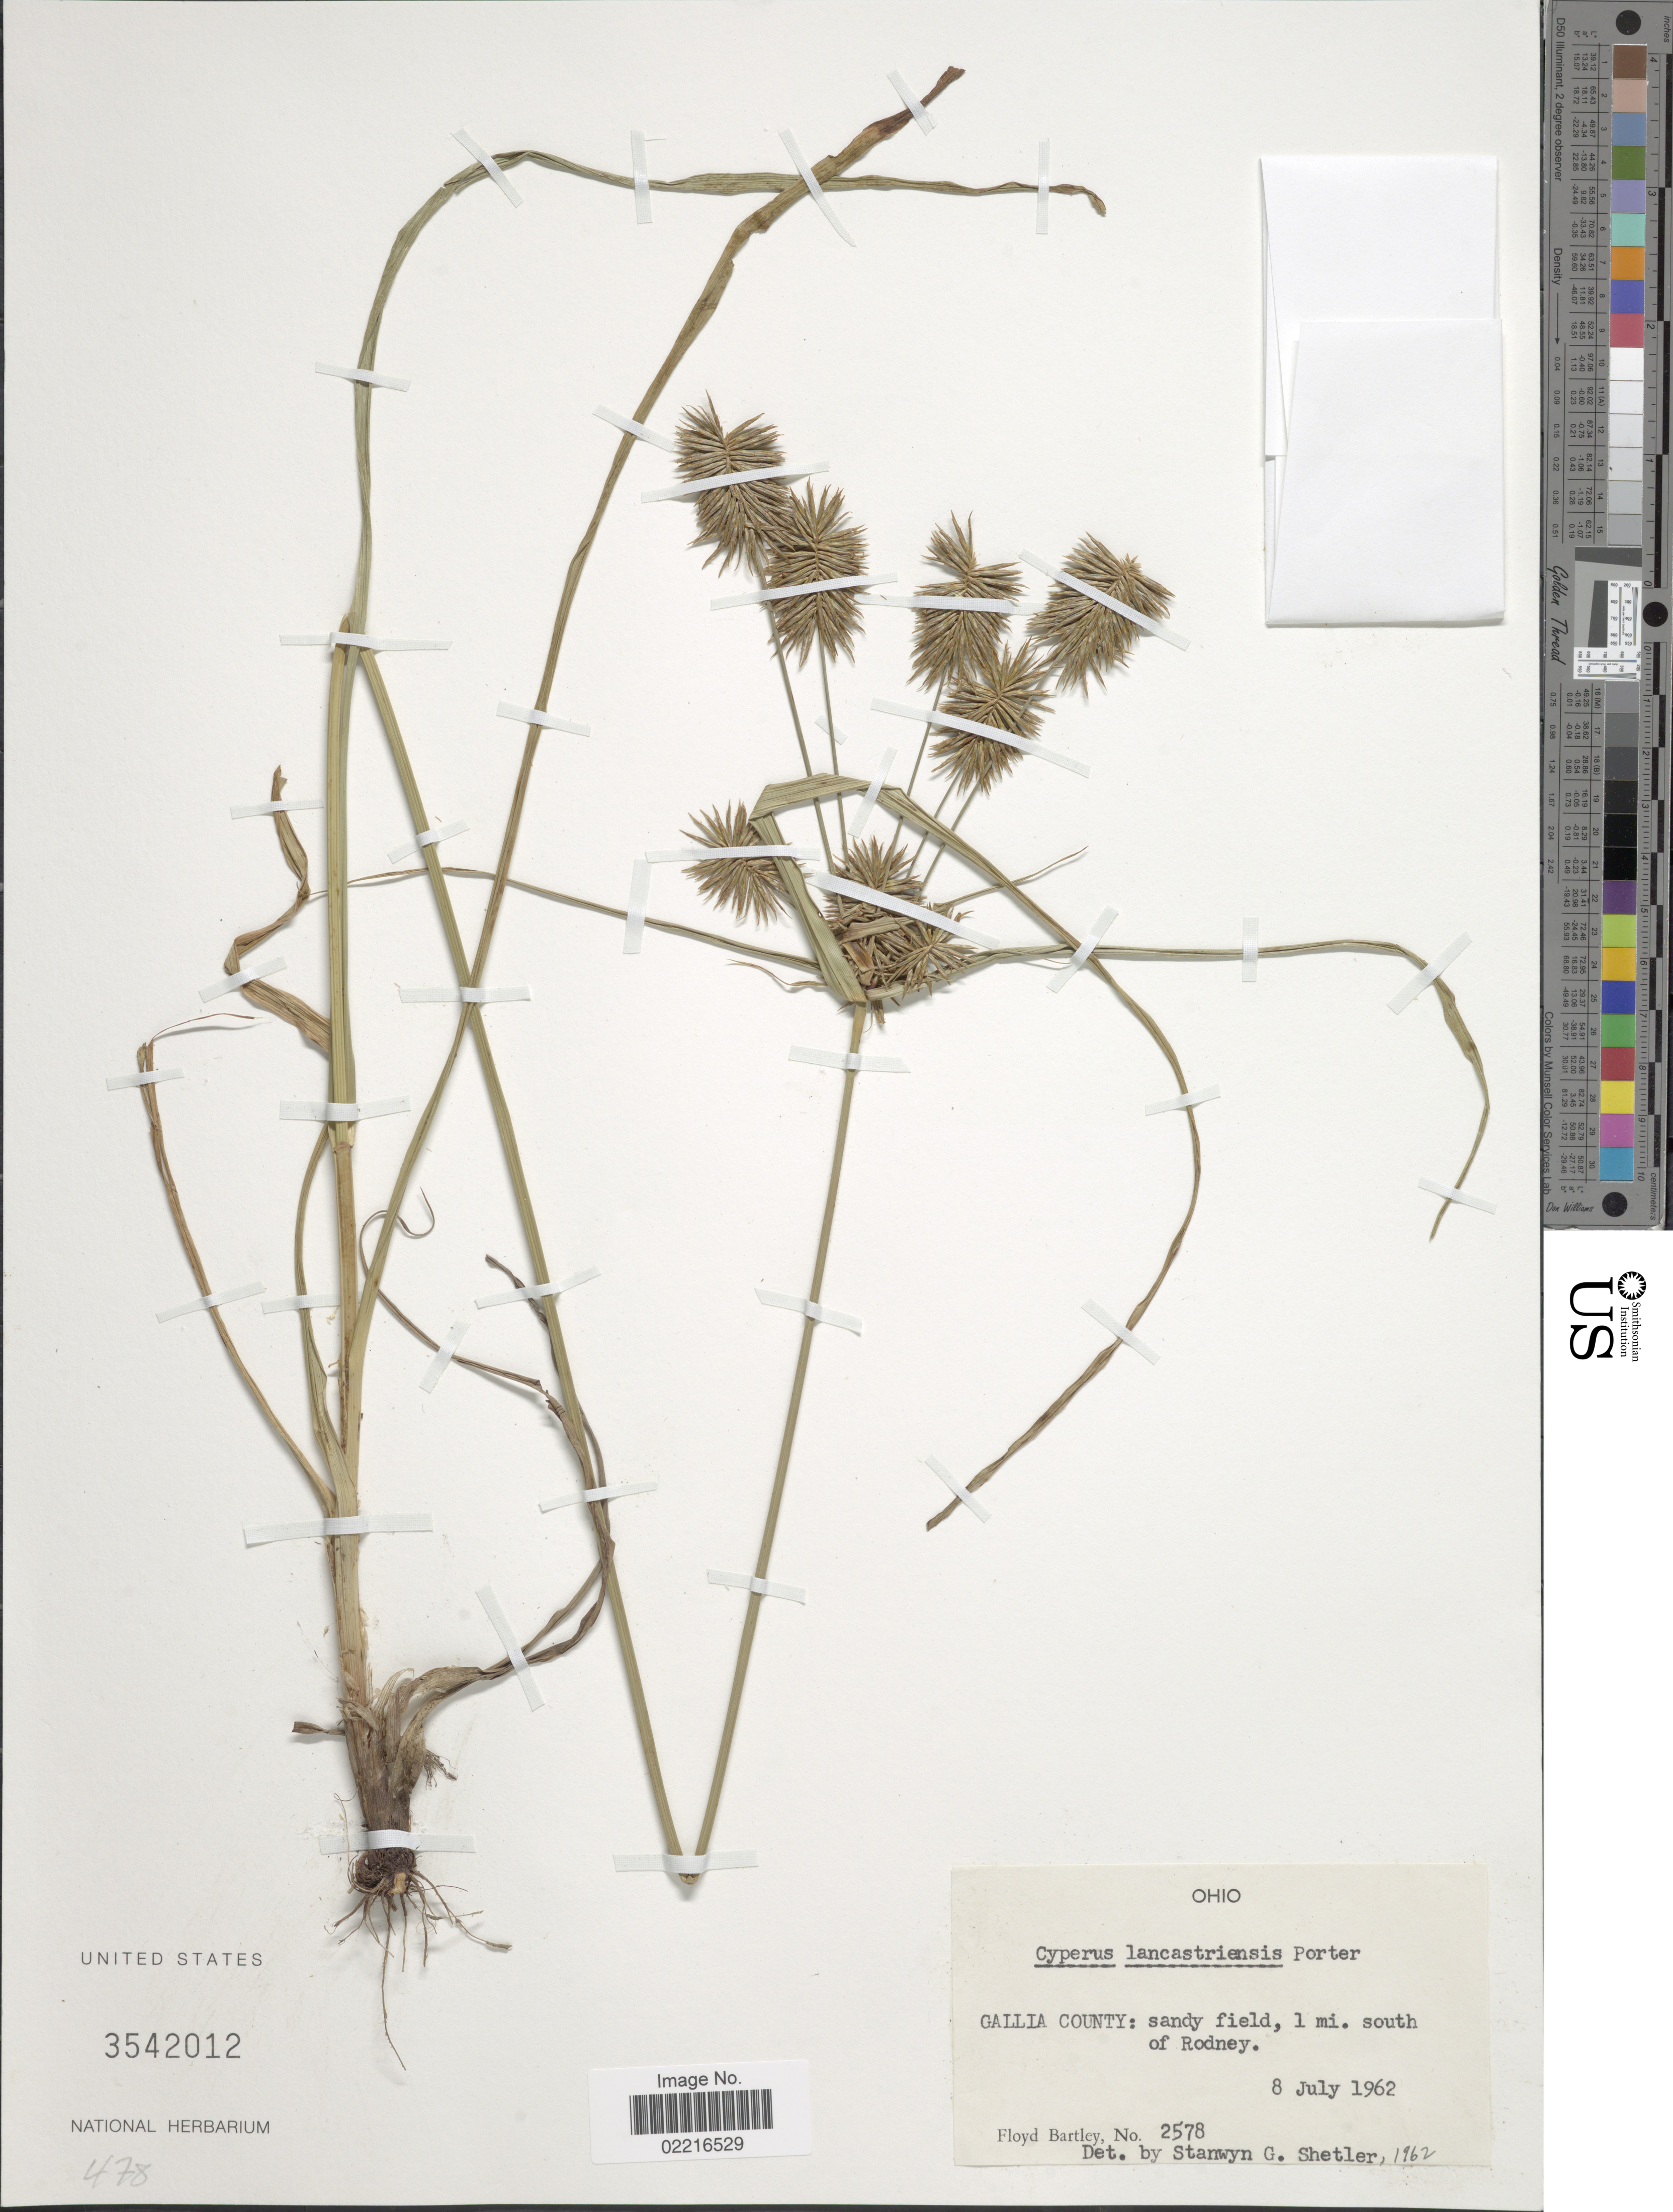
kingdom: Plantae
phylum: Tracheophyta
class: Liliopsida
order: Poales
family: Cyperaceae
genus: Cyperus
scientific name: Cyperus lancastriensis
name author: Porter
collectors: F. Bartley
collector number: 2578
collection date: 1962-07-08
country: United States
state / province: Ohio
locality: Gallia County, 1 mi south of Rodney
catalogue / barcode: US 3542012